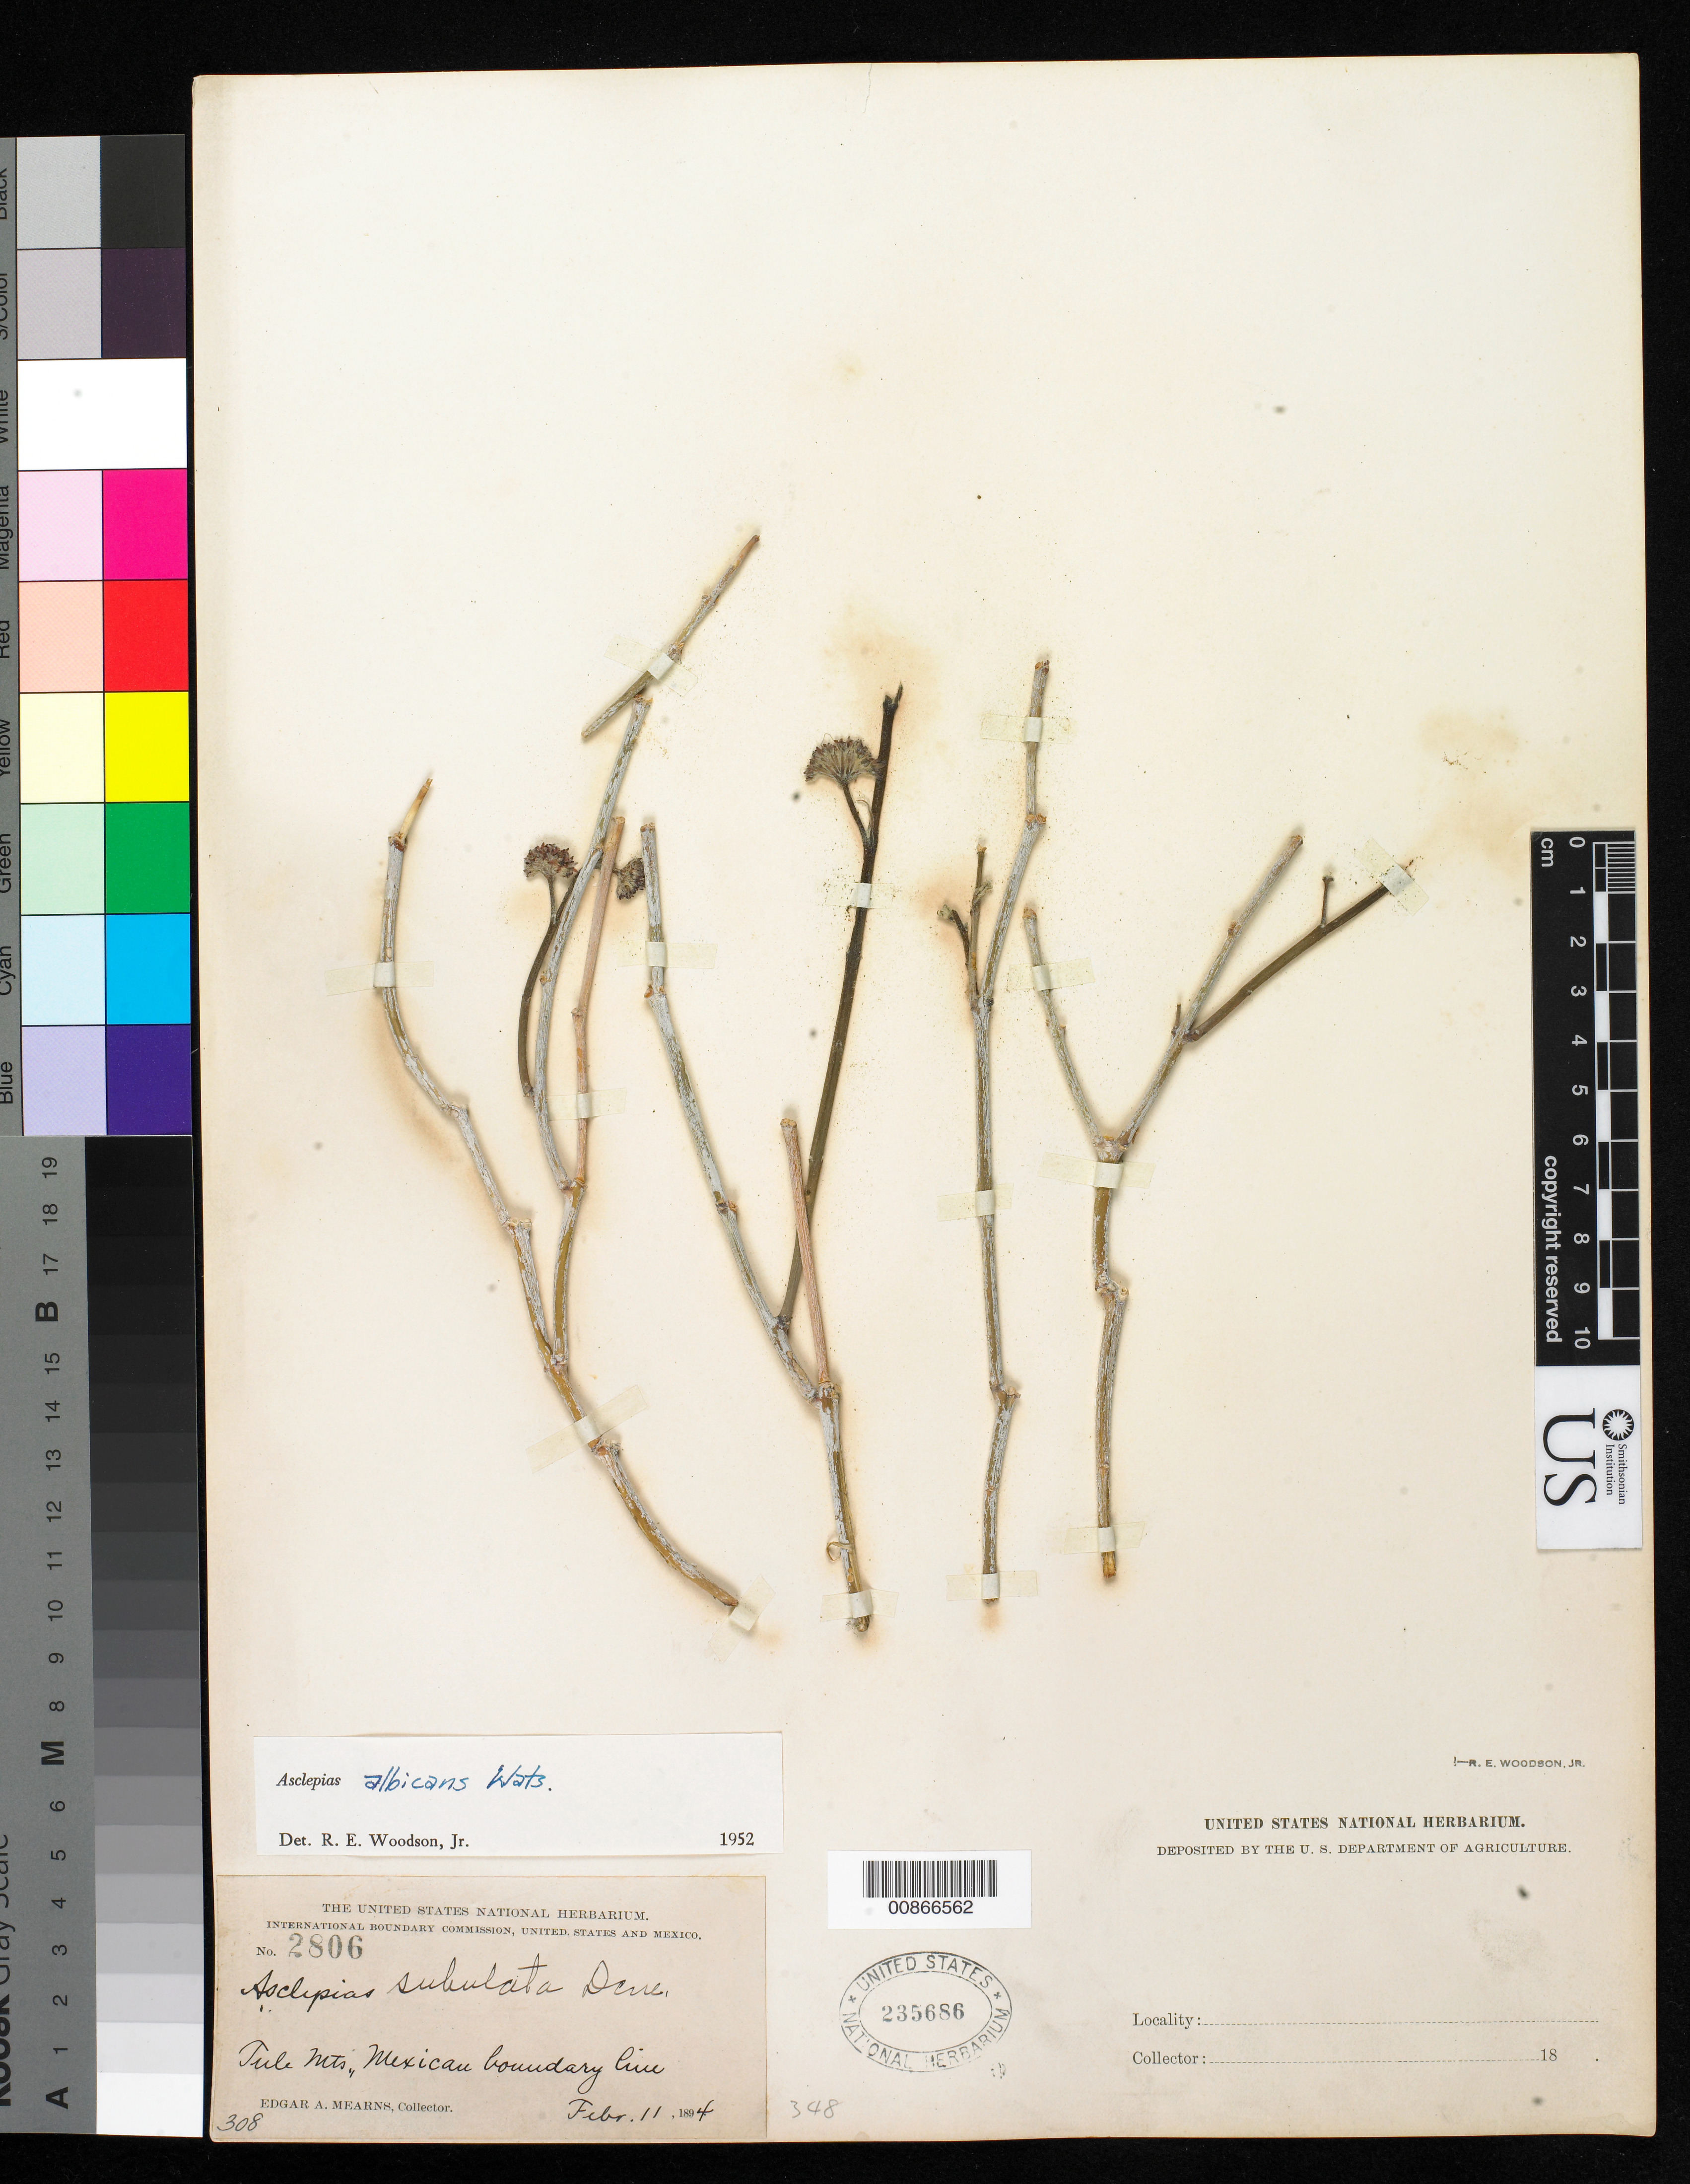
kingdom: Plantae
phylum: Tracheophyta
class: Magnoliopsida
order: Gentianales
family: Apocynaceae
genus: Asclepias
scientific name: Asclepias albicans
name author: S. Watson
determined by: Woodson, R. E., Jr.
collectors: E. A. Mearns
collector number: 2806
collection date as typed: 11 Feb 1894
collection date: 1894-02-11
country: United States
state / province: Arizona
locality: Tule Mts., Mexican Boundary Line.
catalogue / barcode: US 235686